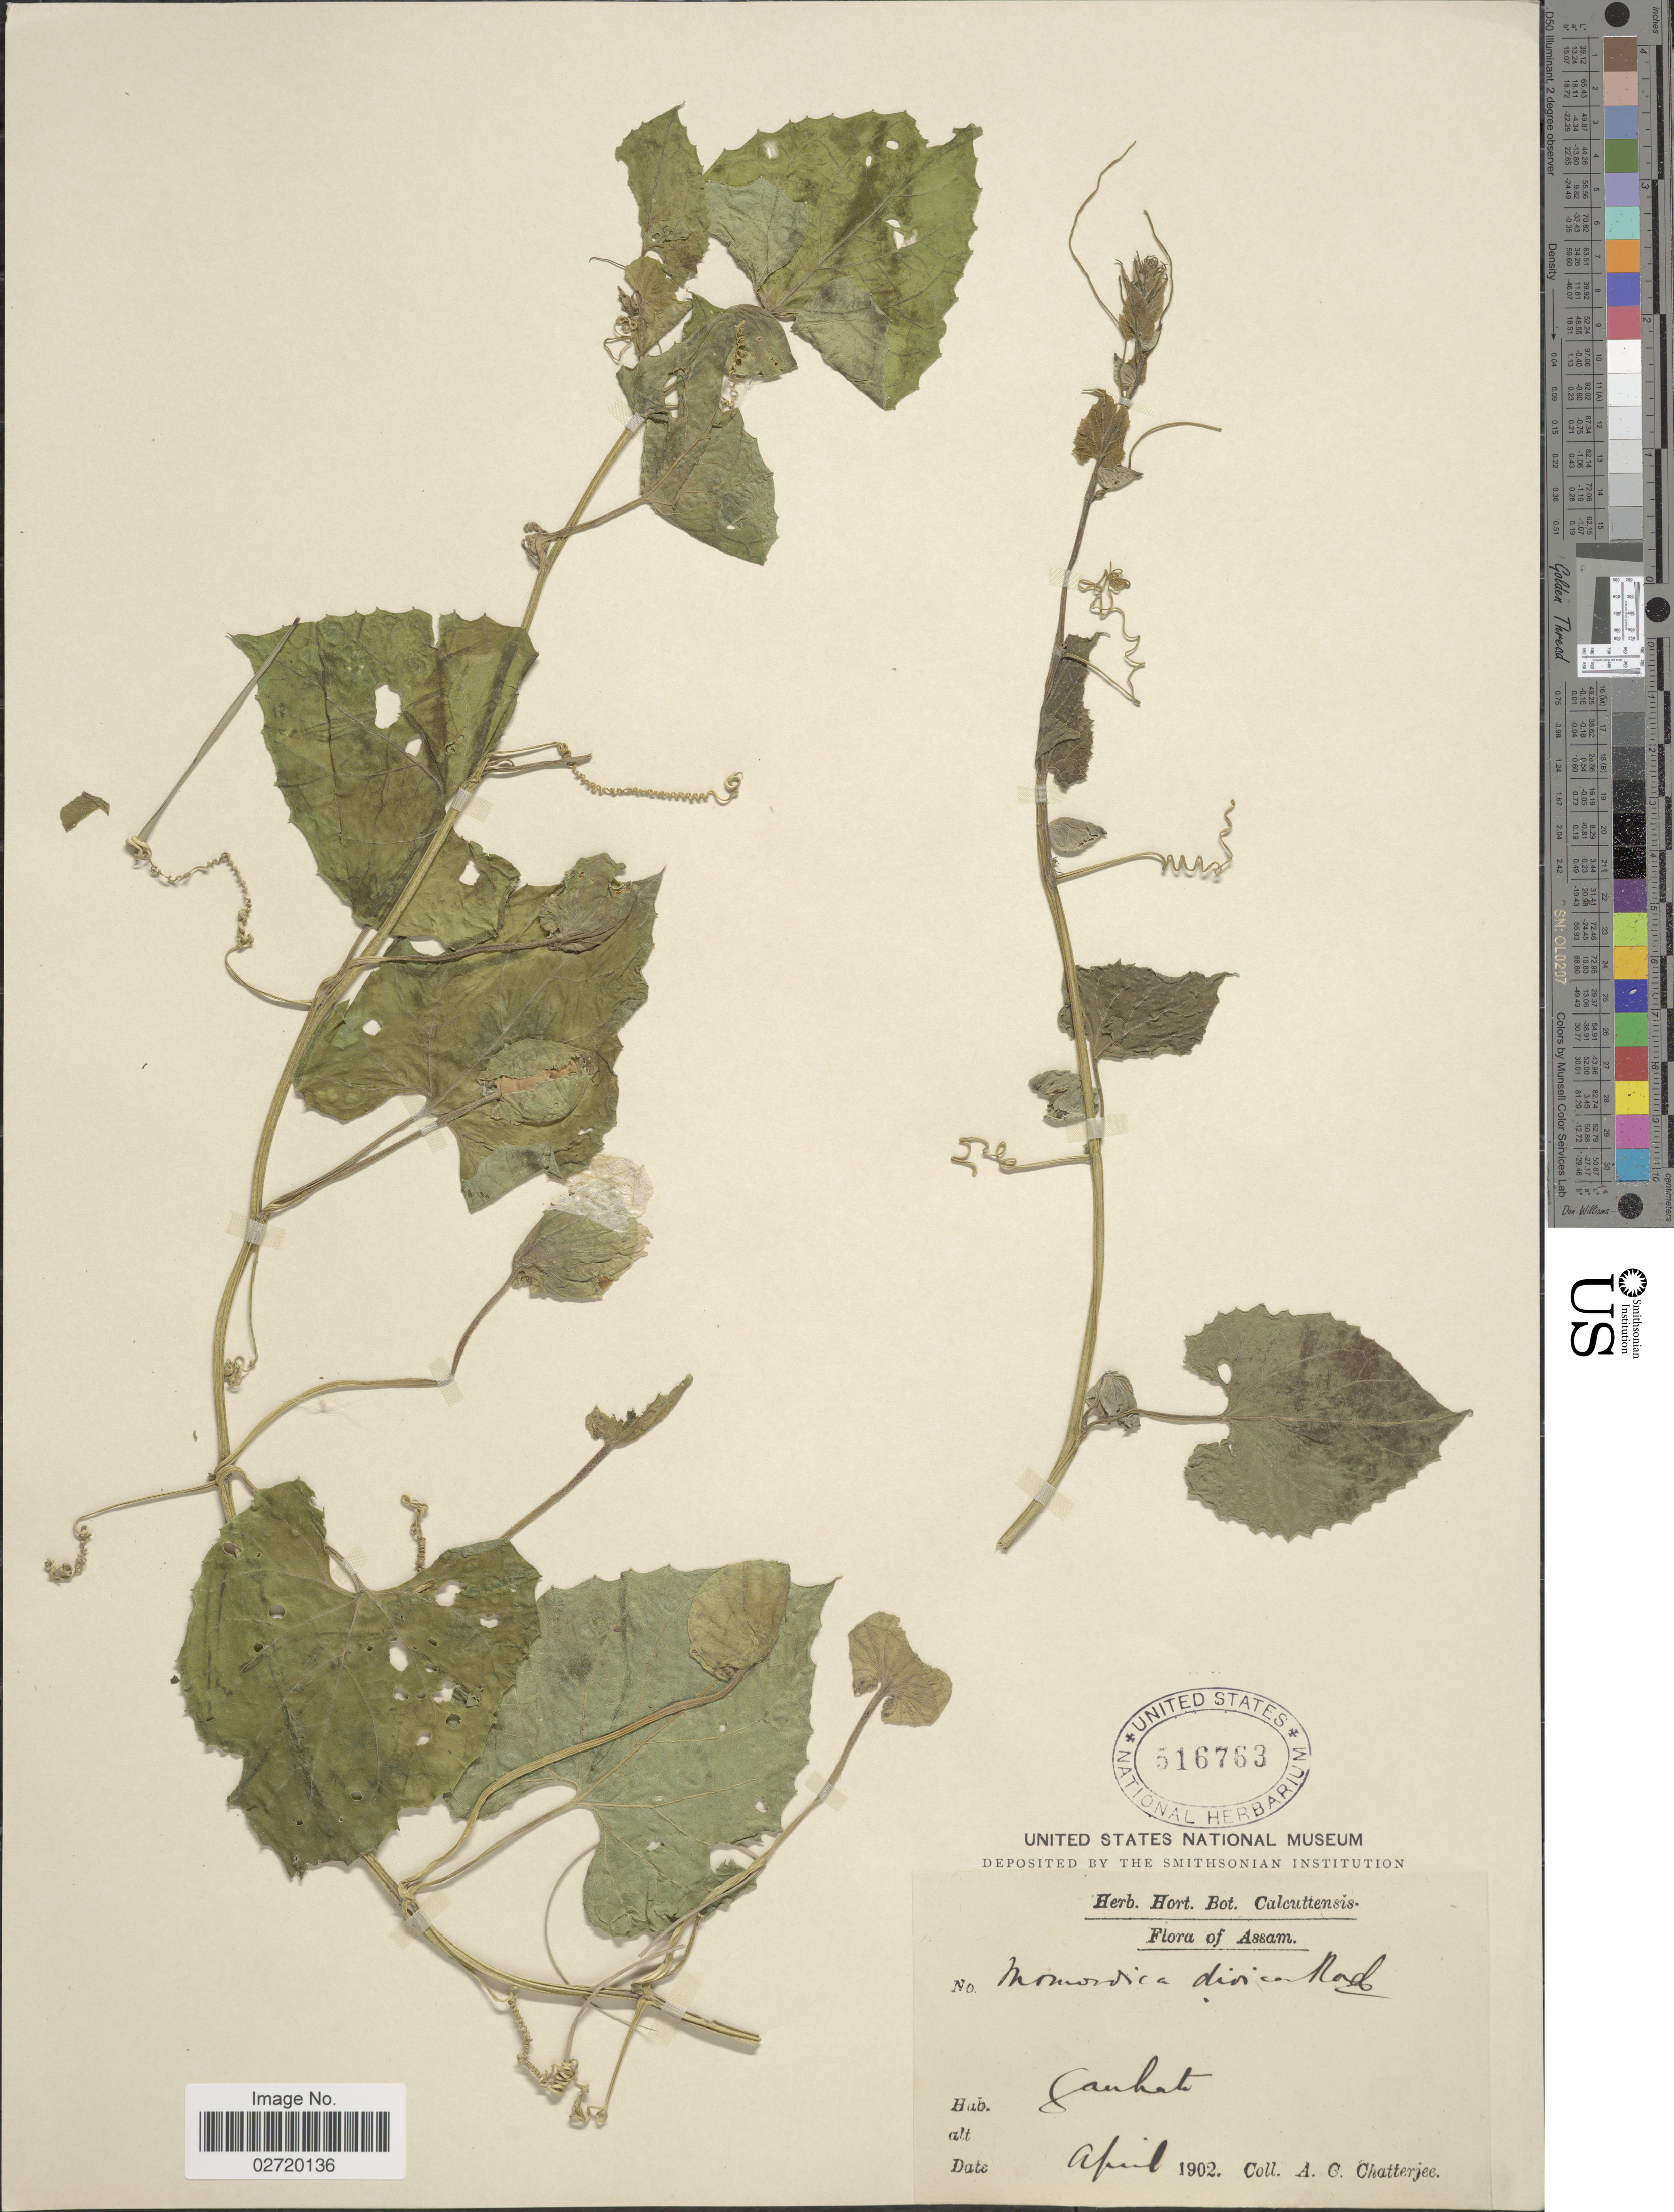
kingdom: Plantae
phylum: Tracheophyta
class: Magnoliopsida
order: Cucurbitales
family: Cucurbitaceae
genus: Momordica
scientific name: Momordica dioica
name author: Roxb. ex Willd.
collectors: A. Chatterjee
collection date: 1902-04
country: India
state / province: Assam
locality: Ganhat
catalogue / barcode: US 516763